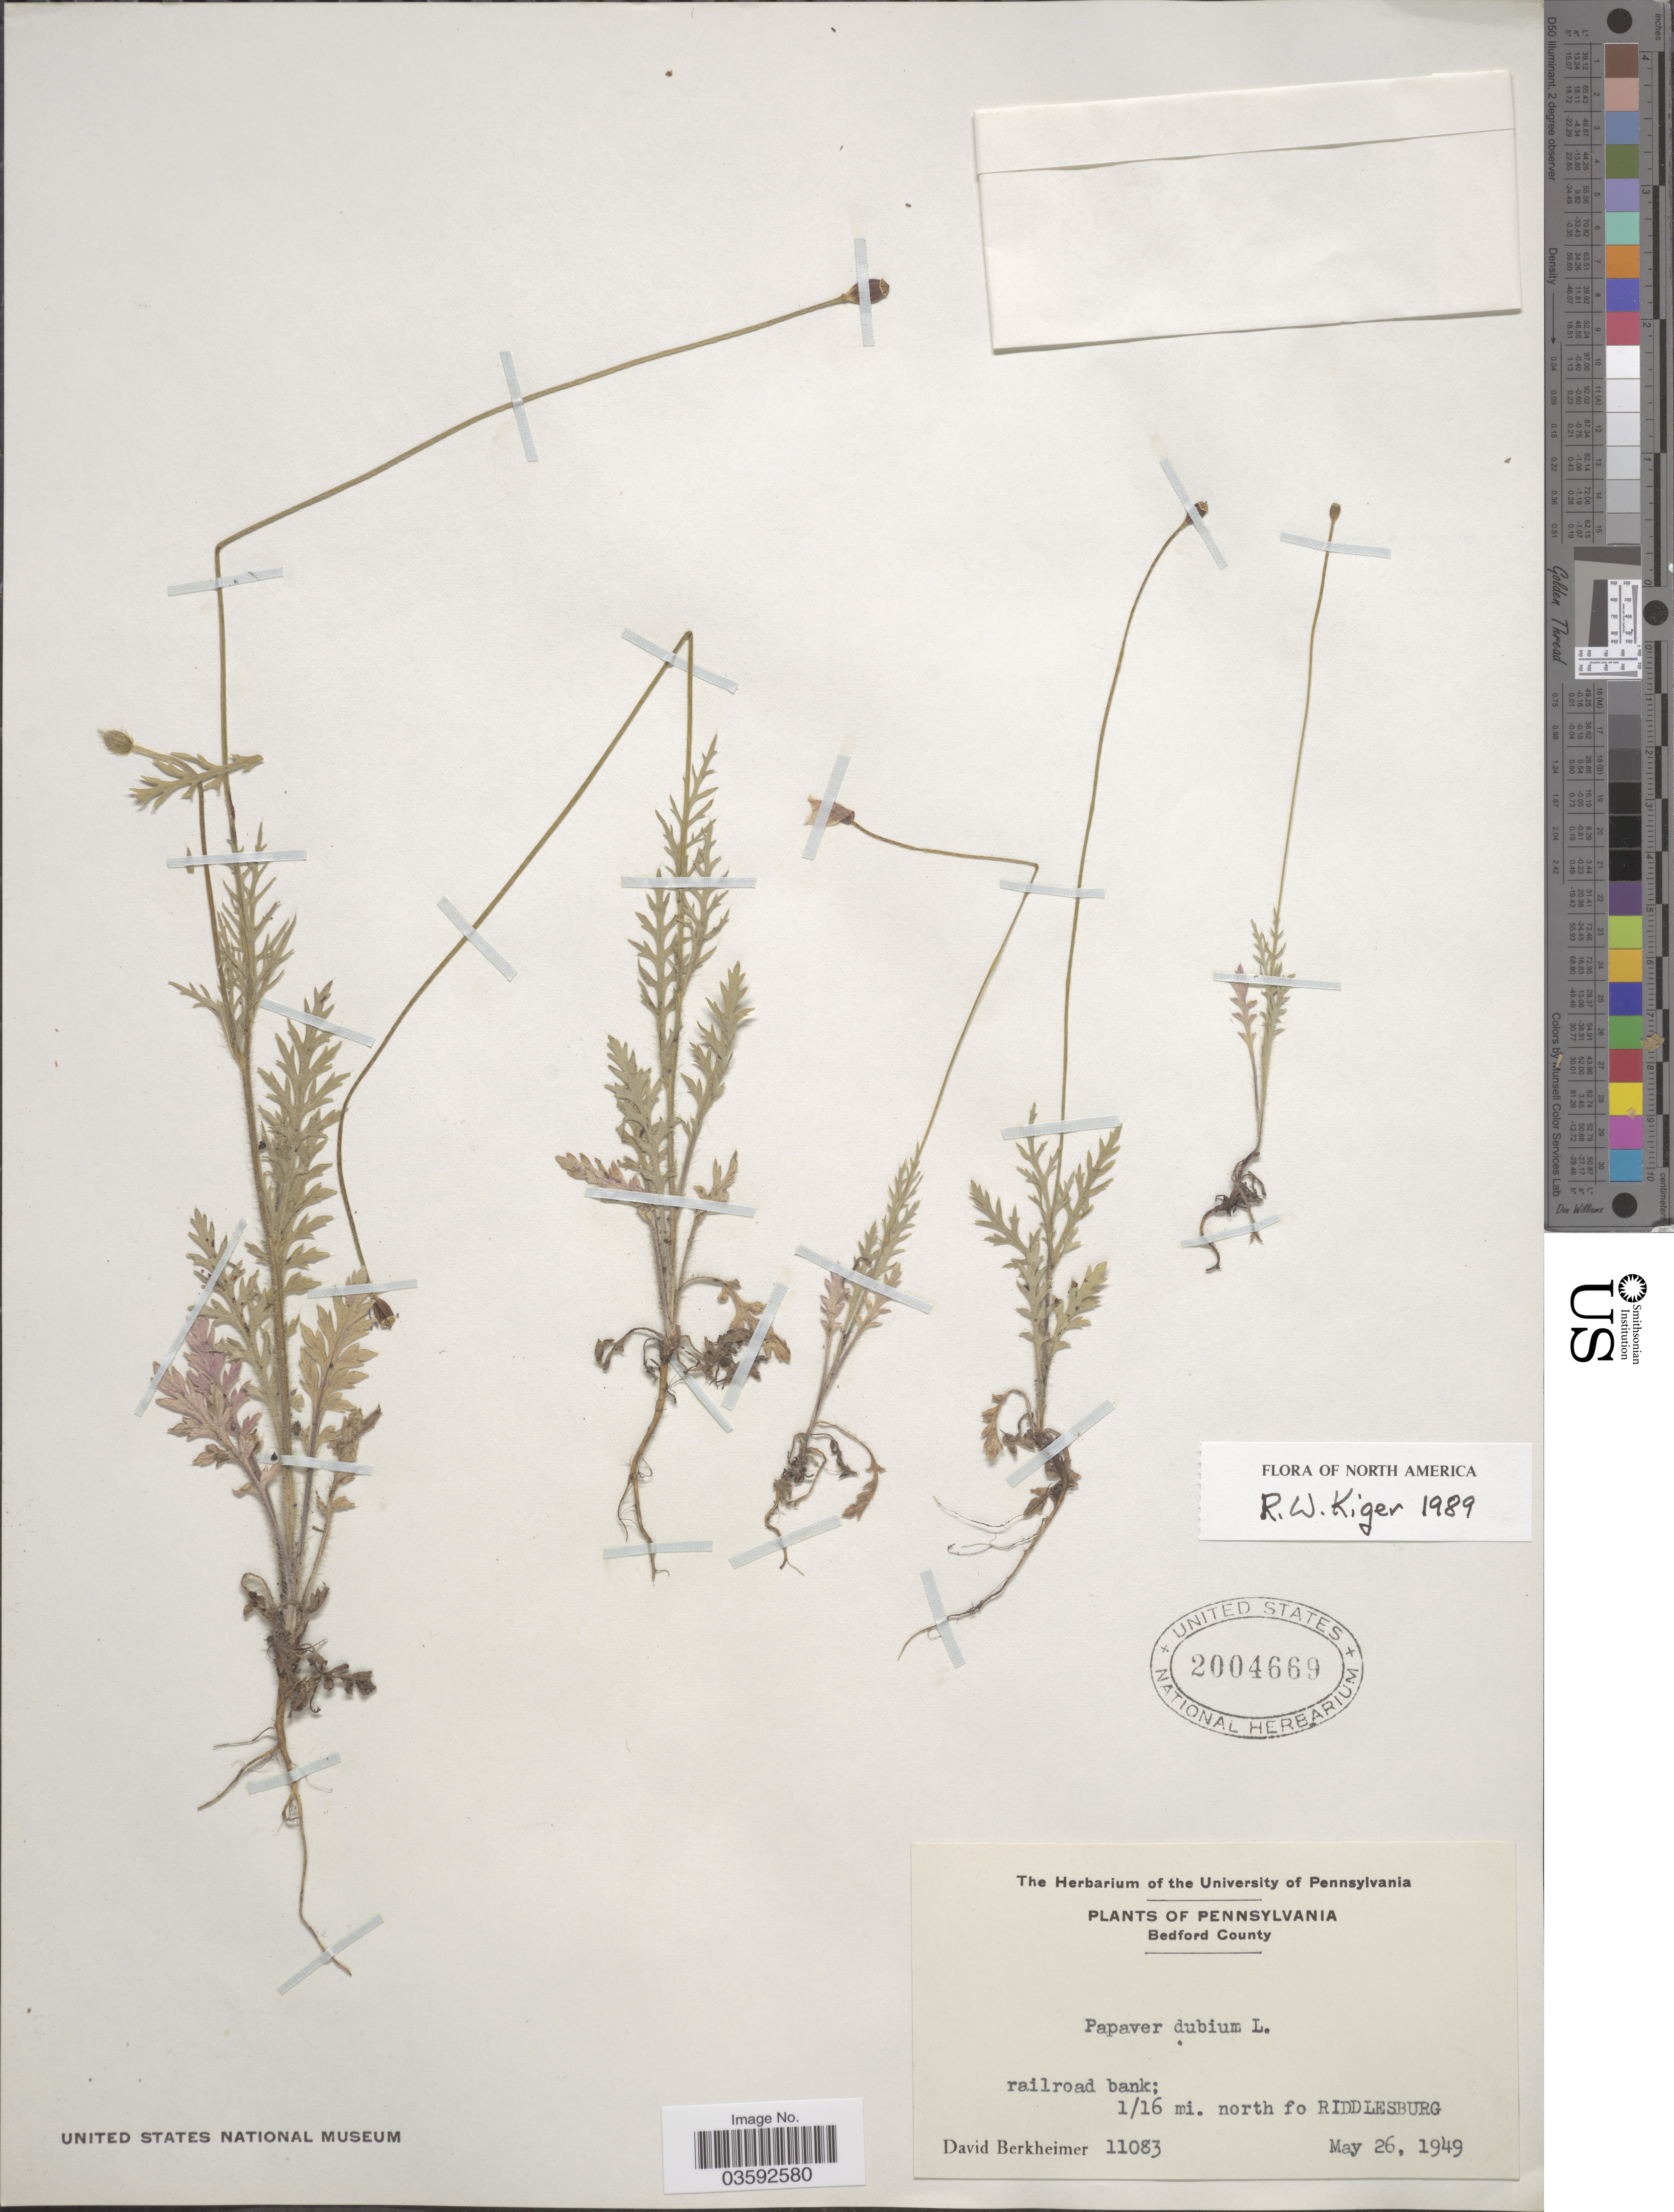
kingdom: Plantae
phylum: Tracheophyta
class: Magnoliopsida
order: Ranunculales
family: Papaveraceae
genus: Papaver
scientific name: Papaver dubium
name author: L.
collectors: D. Berkheimer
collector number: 11083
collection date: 1949-05-26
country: United States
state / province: Pennsylvania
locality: Bedford County. Railroad bank; 1/16 mi. north of Riddlesburg.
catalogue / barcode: US 2004669